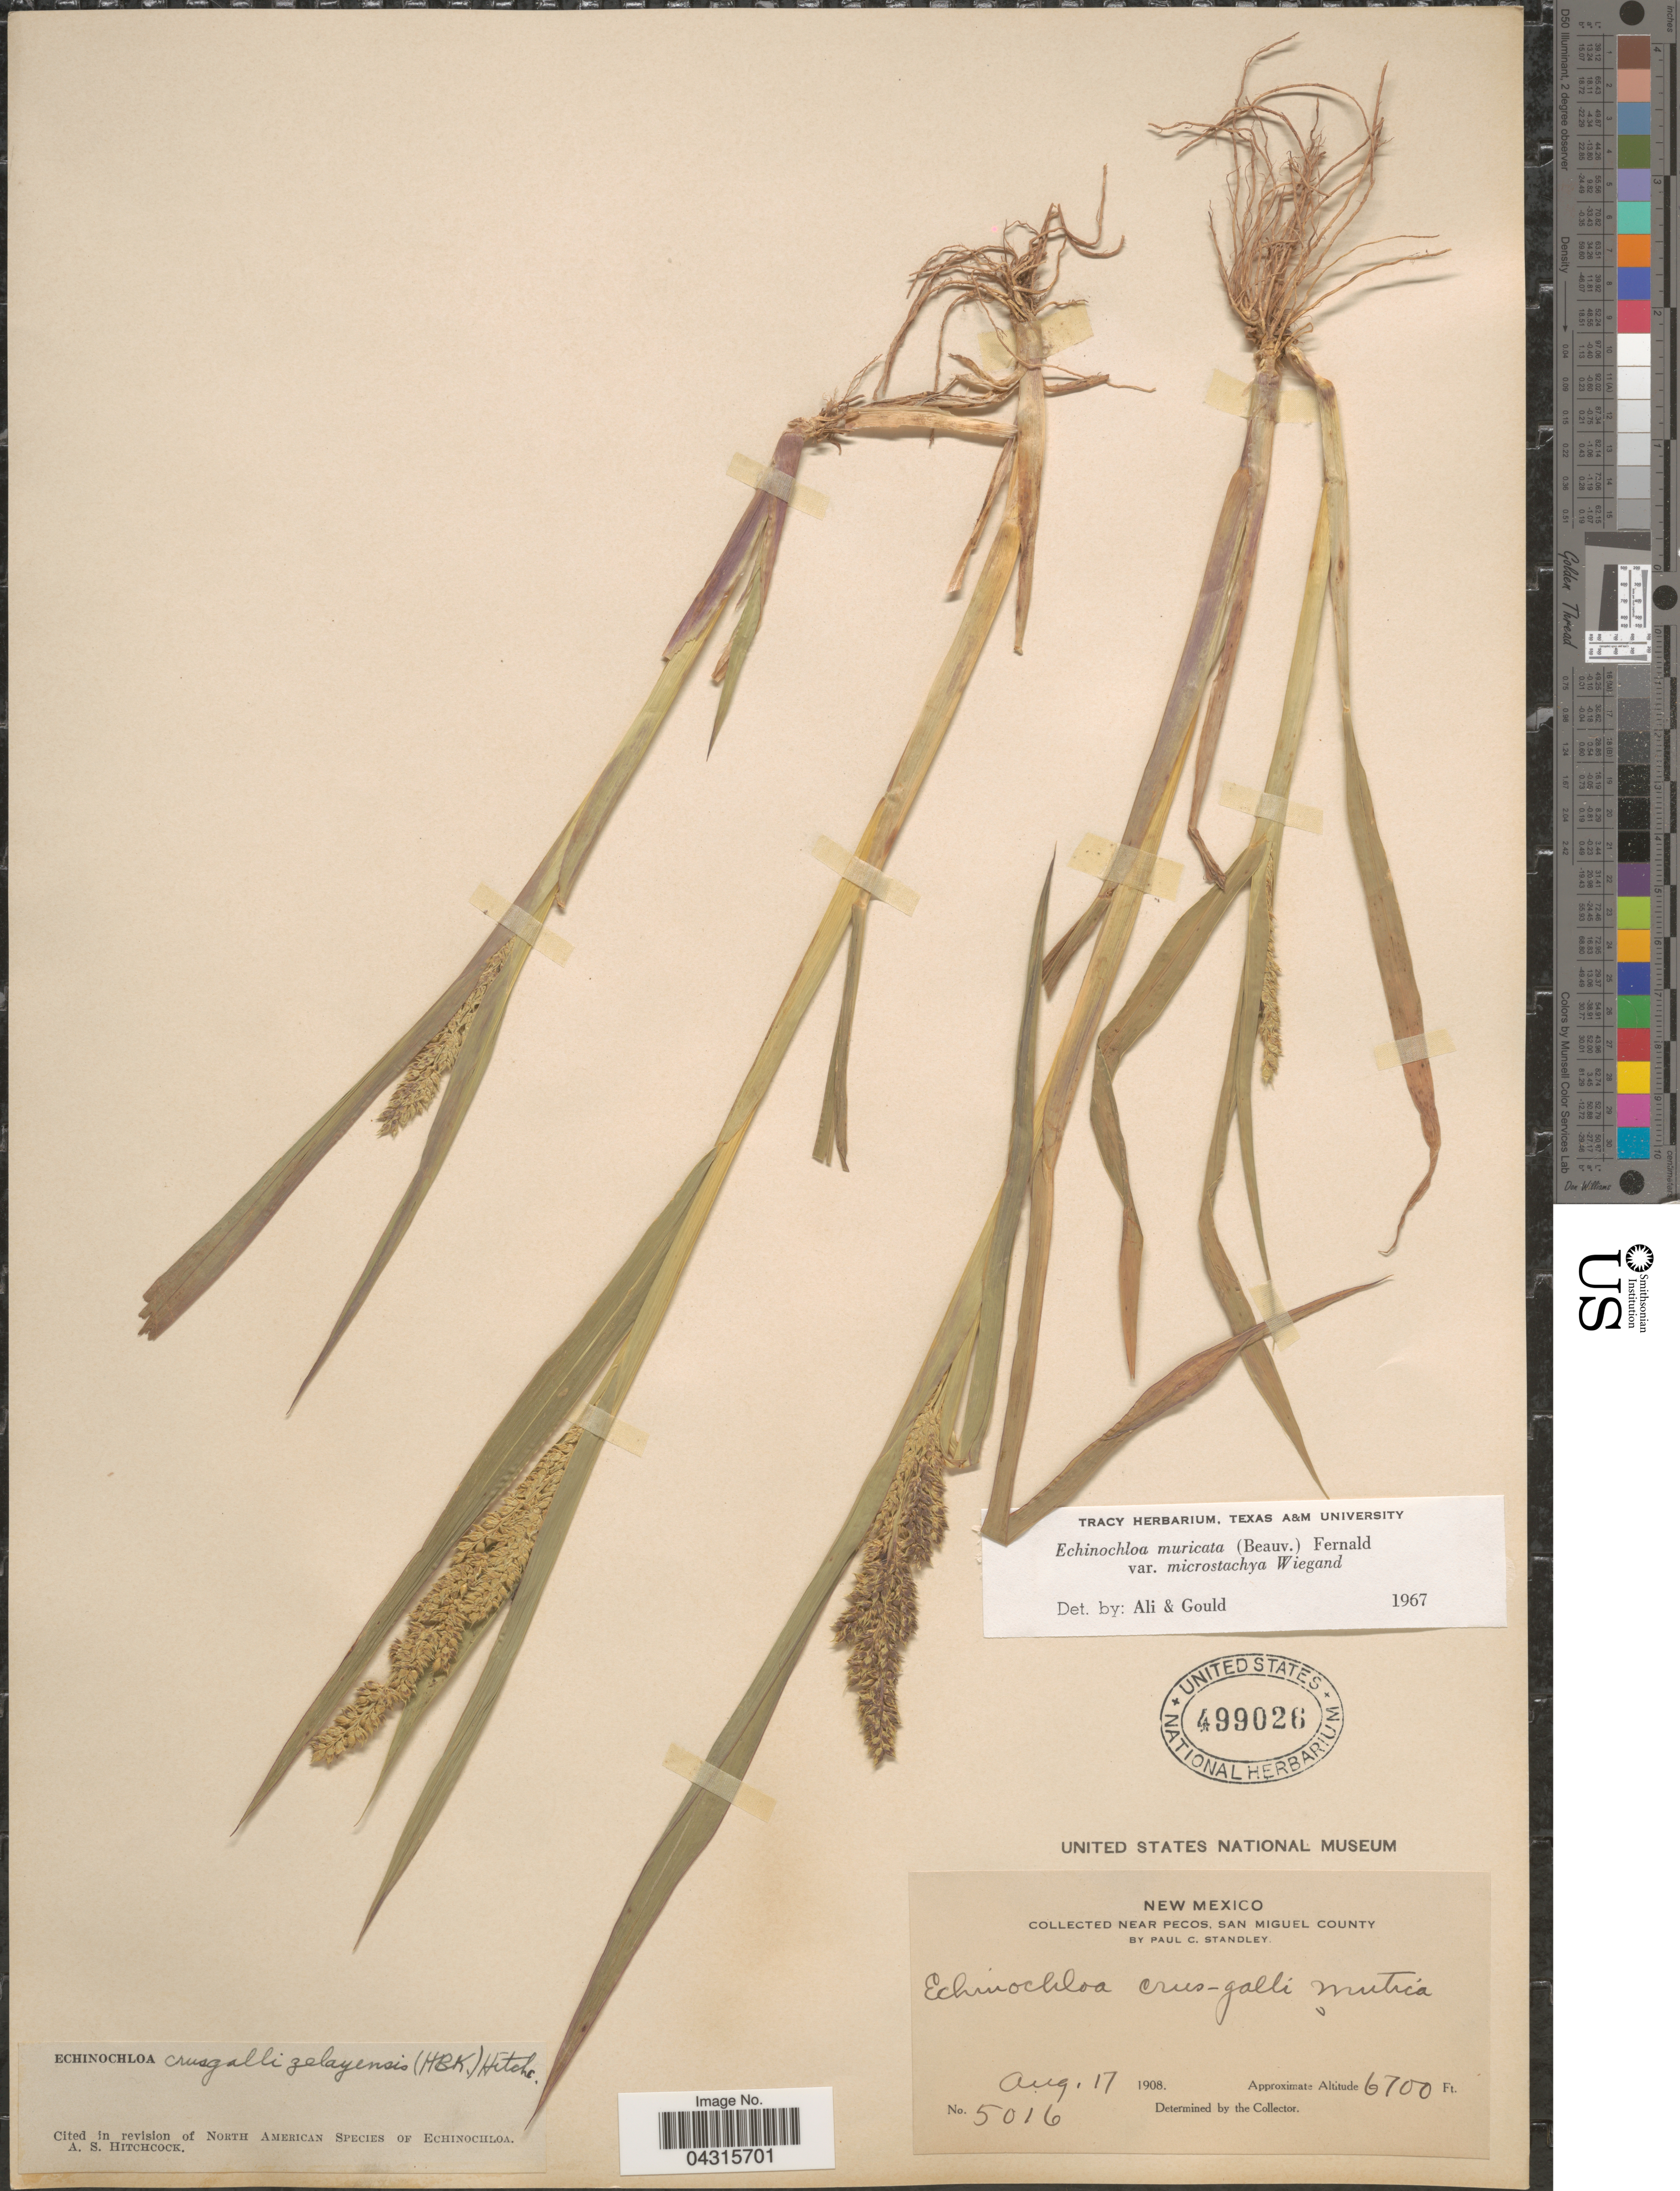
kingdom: Plantae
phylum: Tracheophyta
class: Liliopsida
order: Poales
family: Poaceae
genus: Echinochloa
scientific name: Echinochloa muricata var. microstachya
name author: Wiegand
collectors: P. C. Standley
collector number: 5016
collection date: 1908-08-17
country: United States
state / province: New Mexico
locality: Near Pecos, San Miguel County.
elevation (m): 2042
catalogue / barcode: US 499026